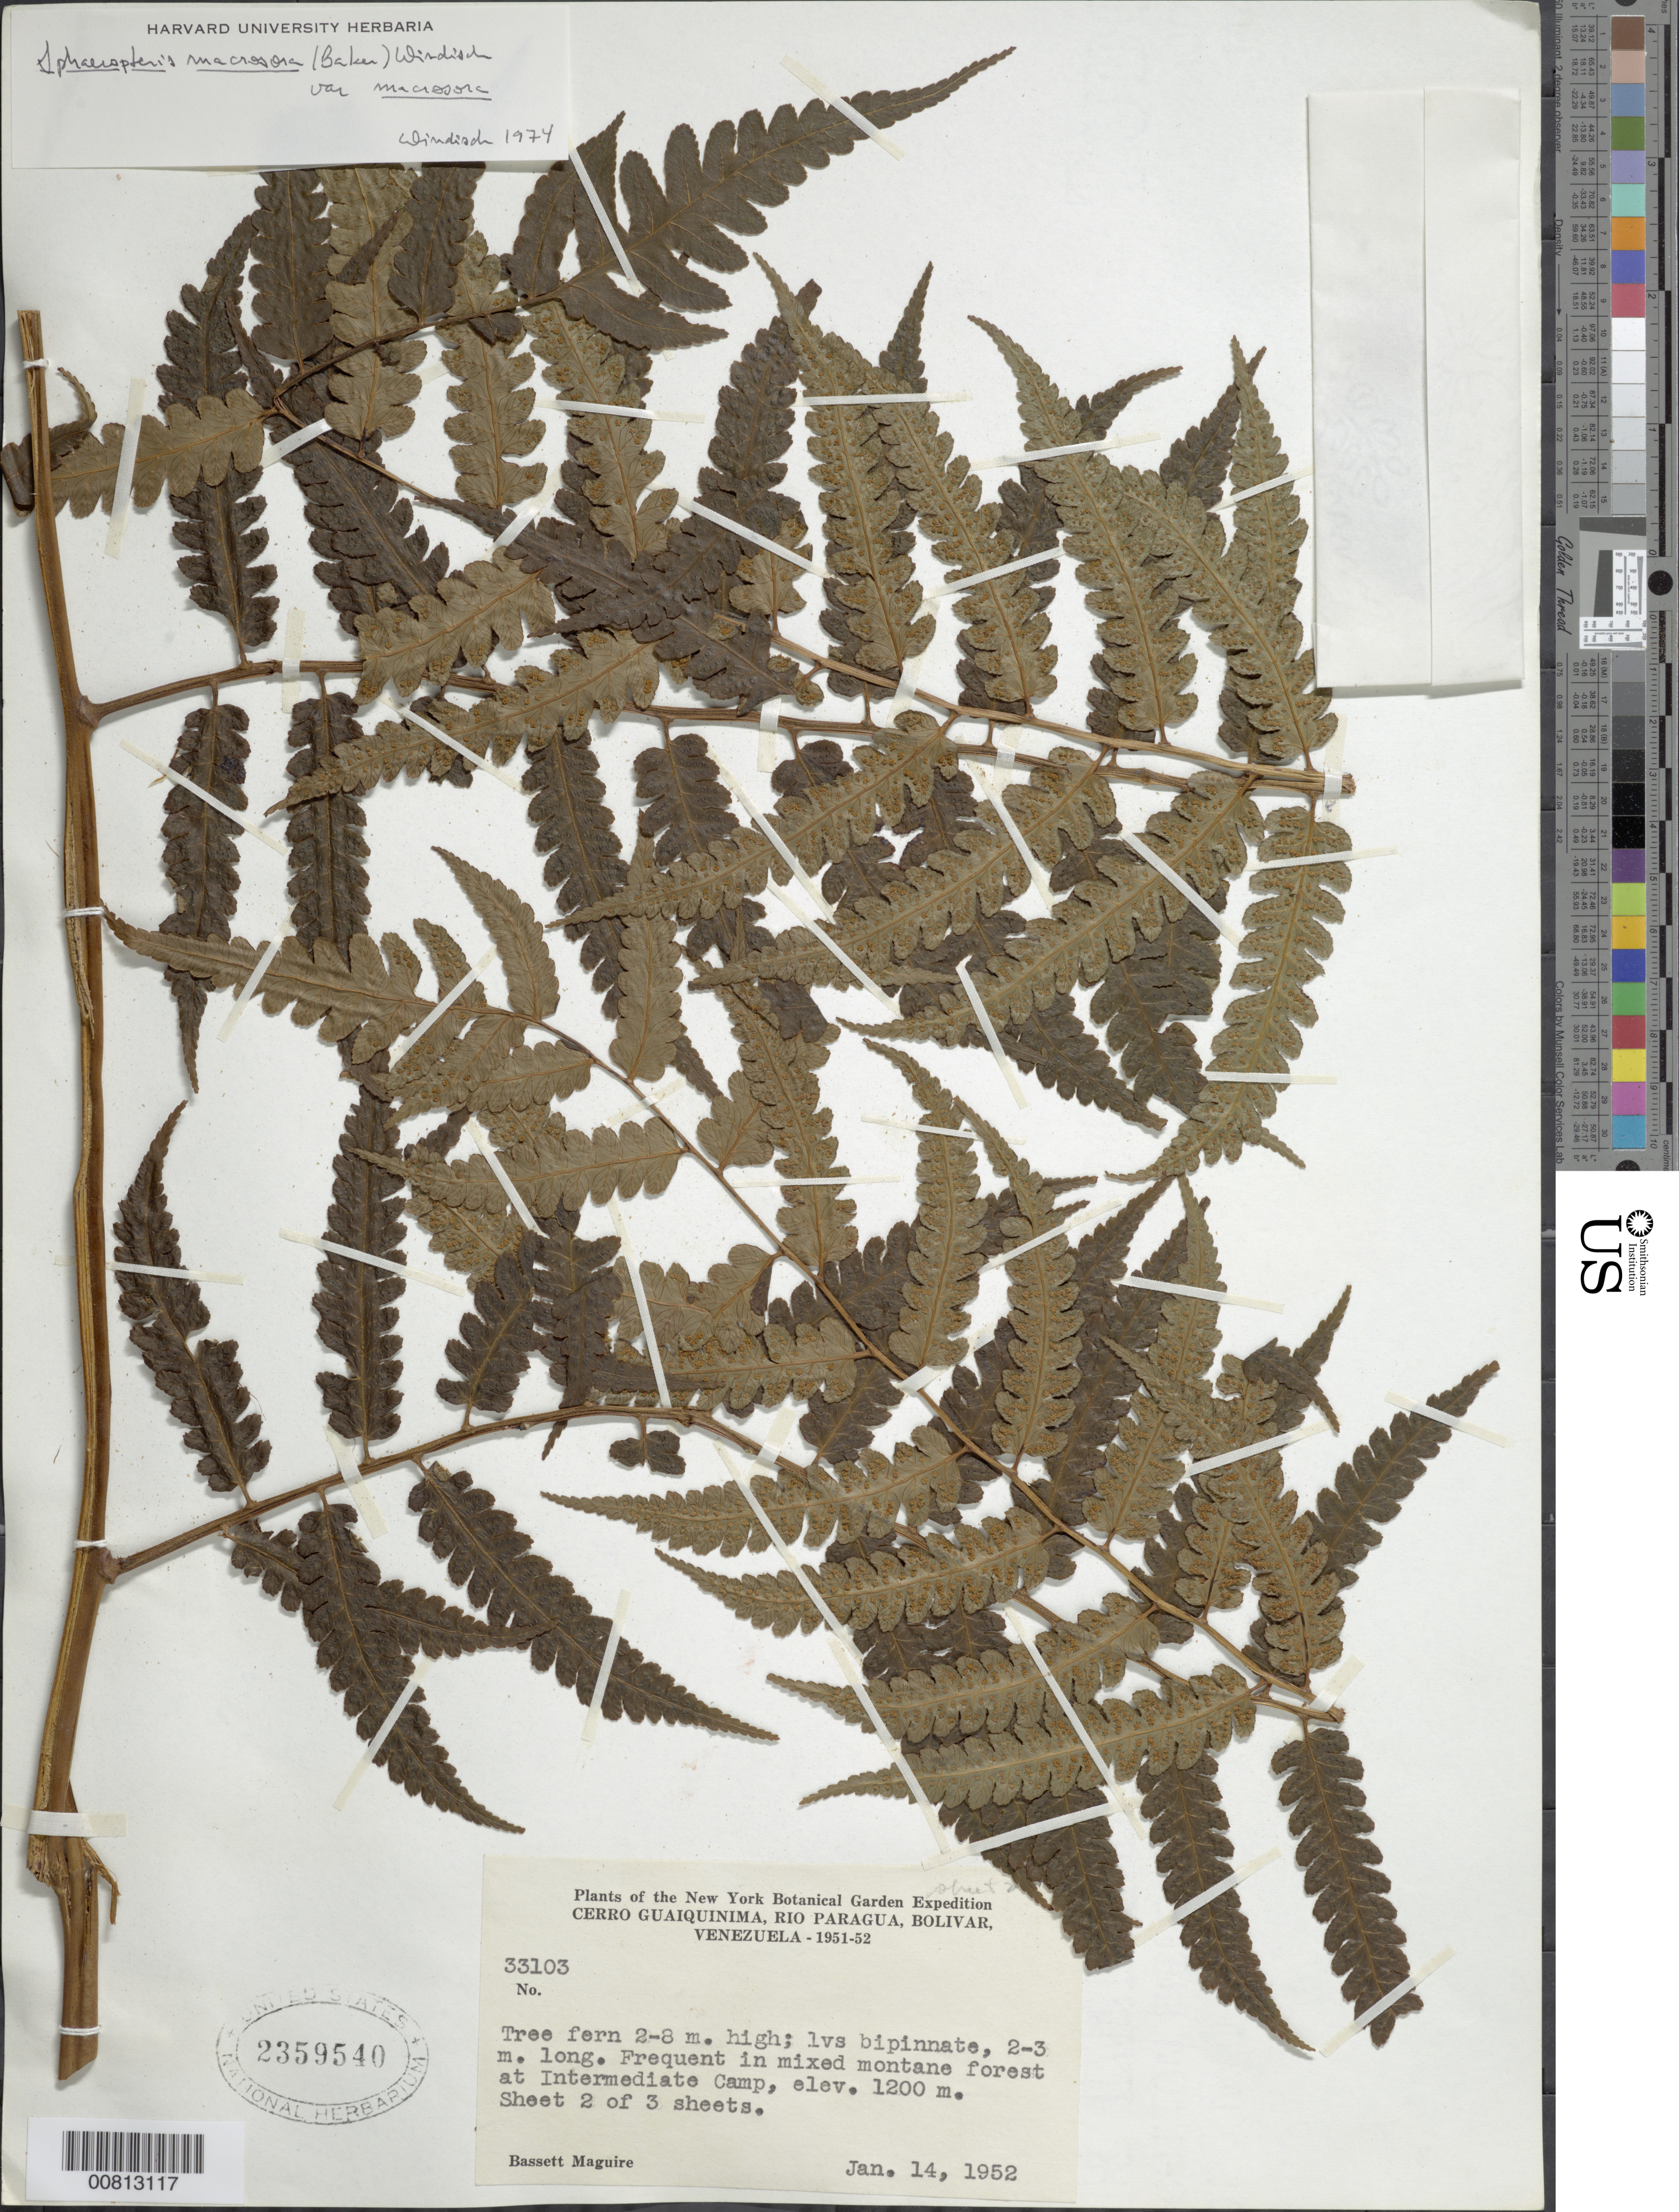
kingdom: Plantae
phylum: Tracheophyta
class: Polypodiopsida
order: Cyatheales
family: Cyatheaceae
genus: Cyathea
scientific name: Cyathea macrosora var. macrosora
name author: (Baker) Domin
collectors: B. Maguire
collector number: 33103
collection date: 1952-01-14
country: Venezuela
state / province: Bolivar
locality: Cerro Guaiquinima, Rio Paragua, Bolivar, Frequent in mixed montane forest at Intermediate Camp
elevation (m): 1200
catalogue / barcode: US 2359540